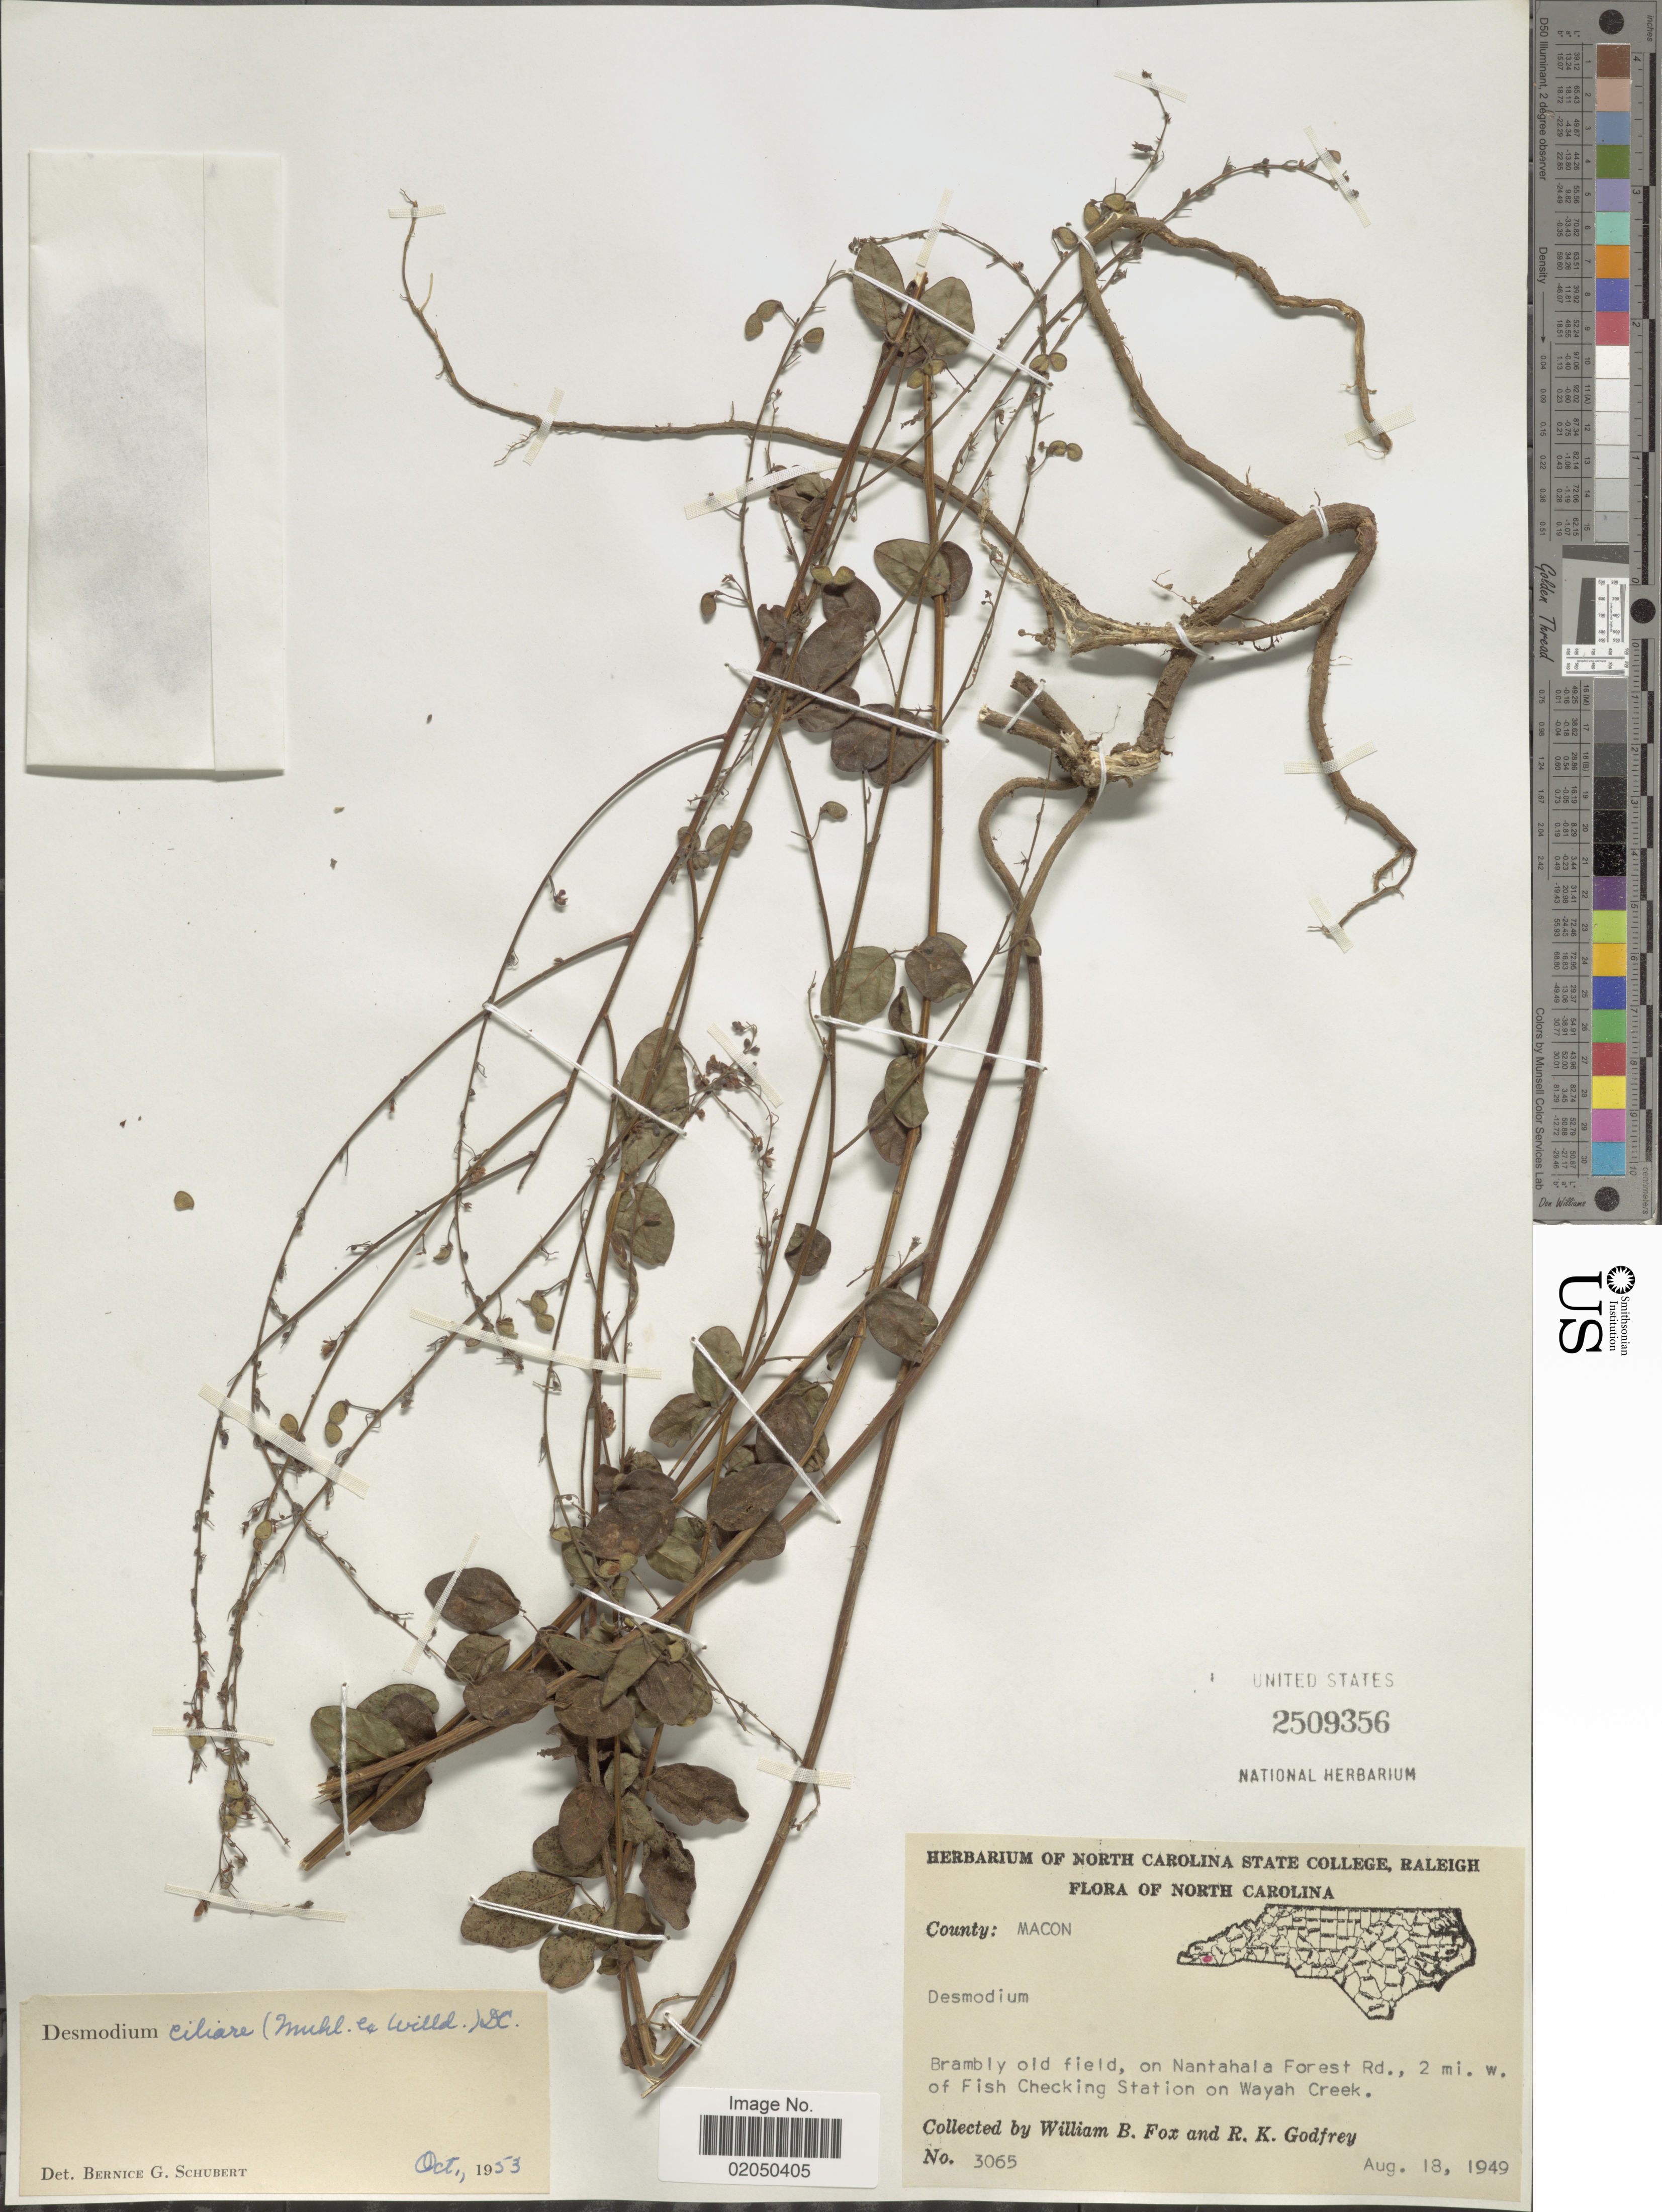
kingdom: Plantae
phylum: Tracheophyta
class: Magnoliopsida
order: Fabales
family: Fabaceae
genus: Desmodium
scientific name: Desmodium ciliare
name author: (Muhl. ex Willd.) DC.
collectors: W. B. Fox & R. K. Godfrey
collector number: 3065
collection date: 1949-08-18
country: United States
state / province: North Carolina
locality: County: Macon, Brambly old field, on Nantahala Forest Rd., 2 mi. w. of Fish Checking Station on Wayah Creek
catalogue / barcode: US 2509356